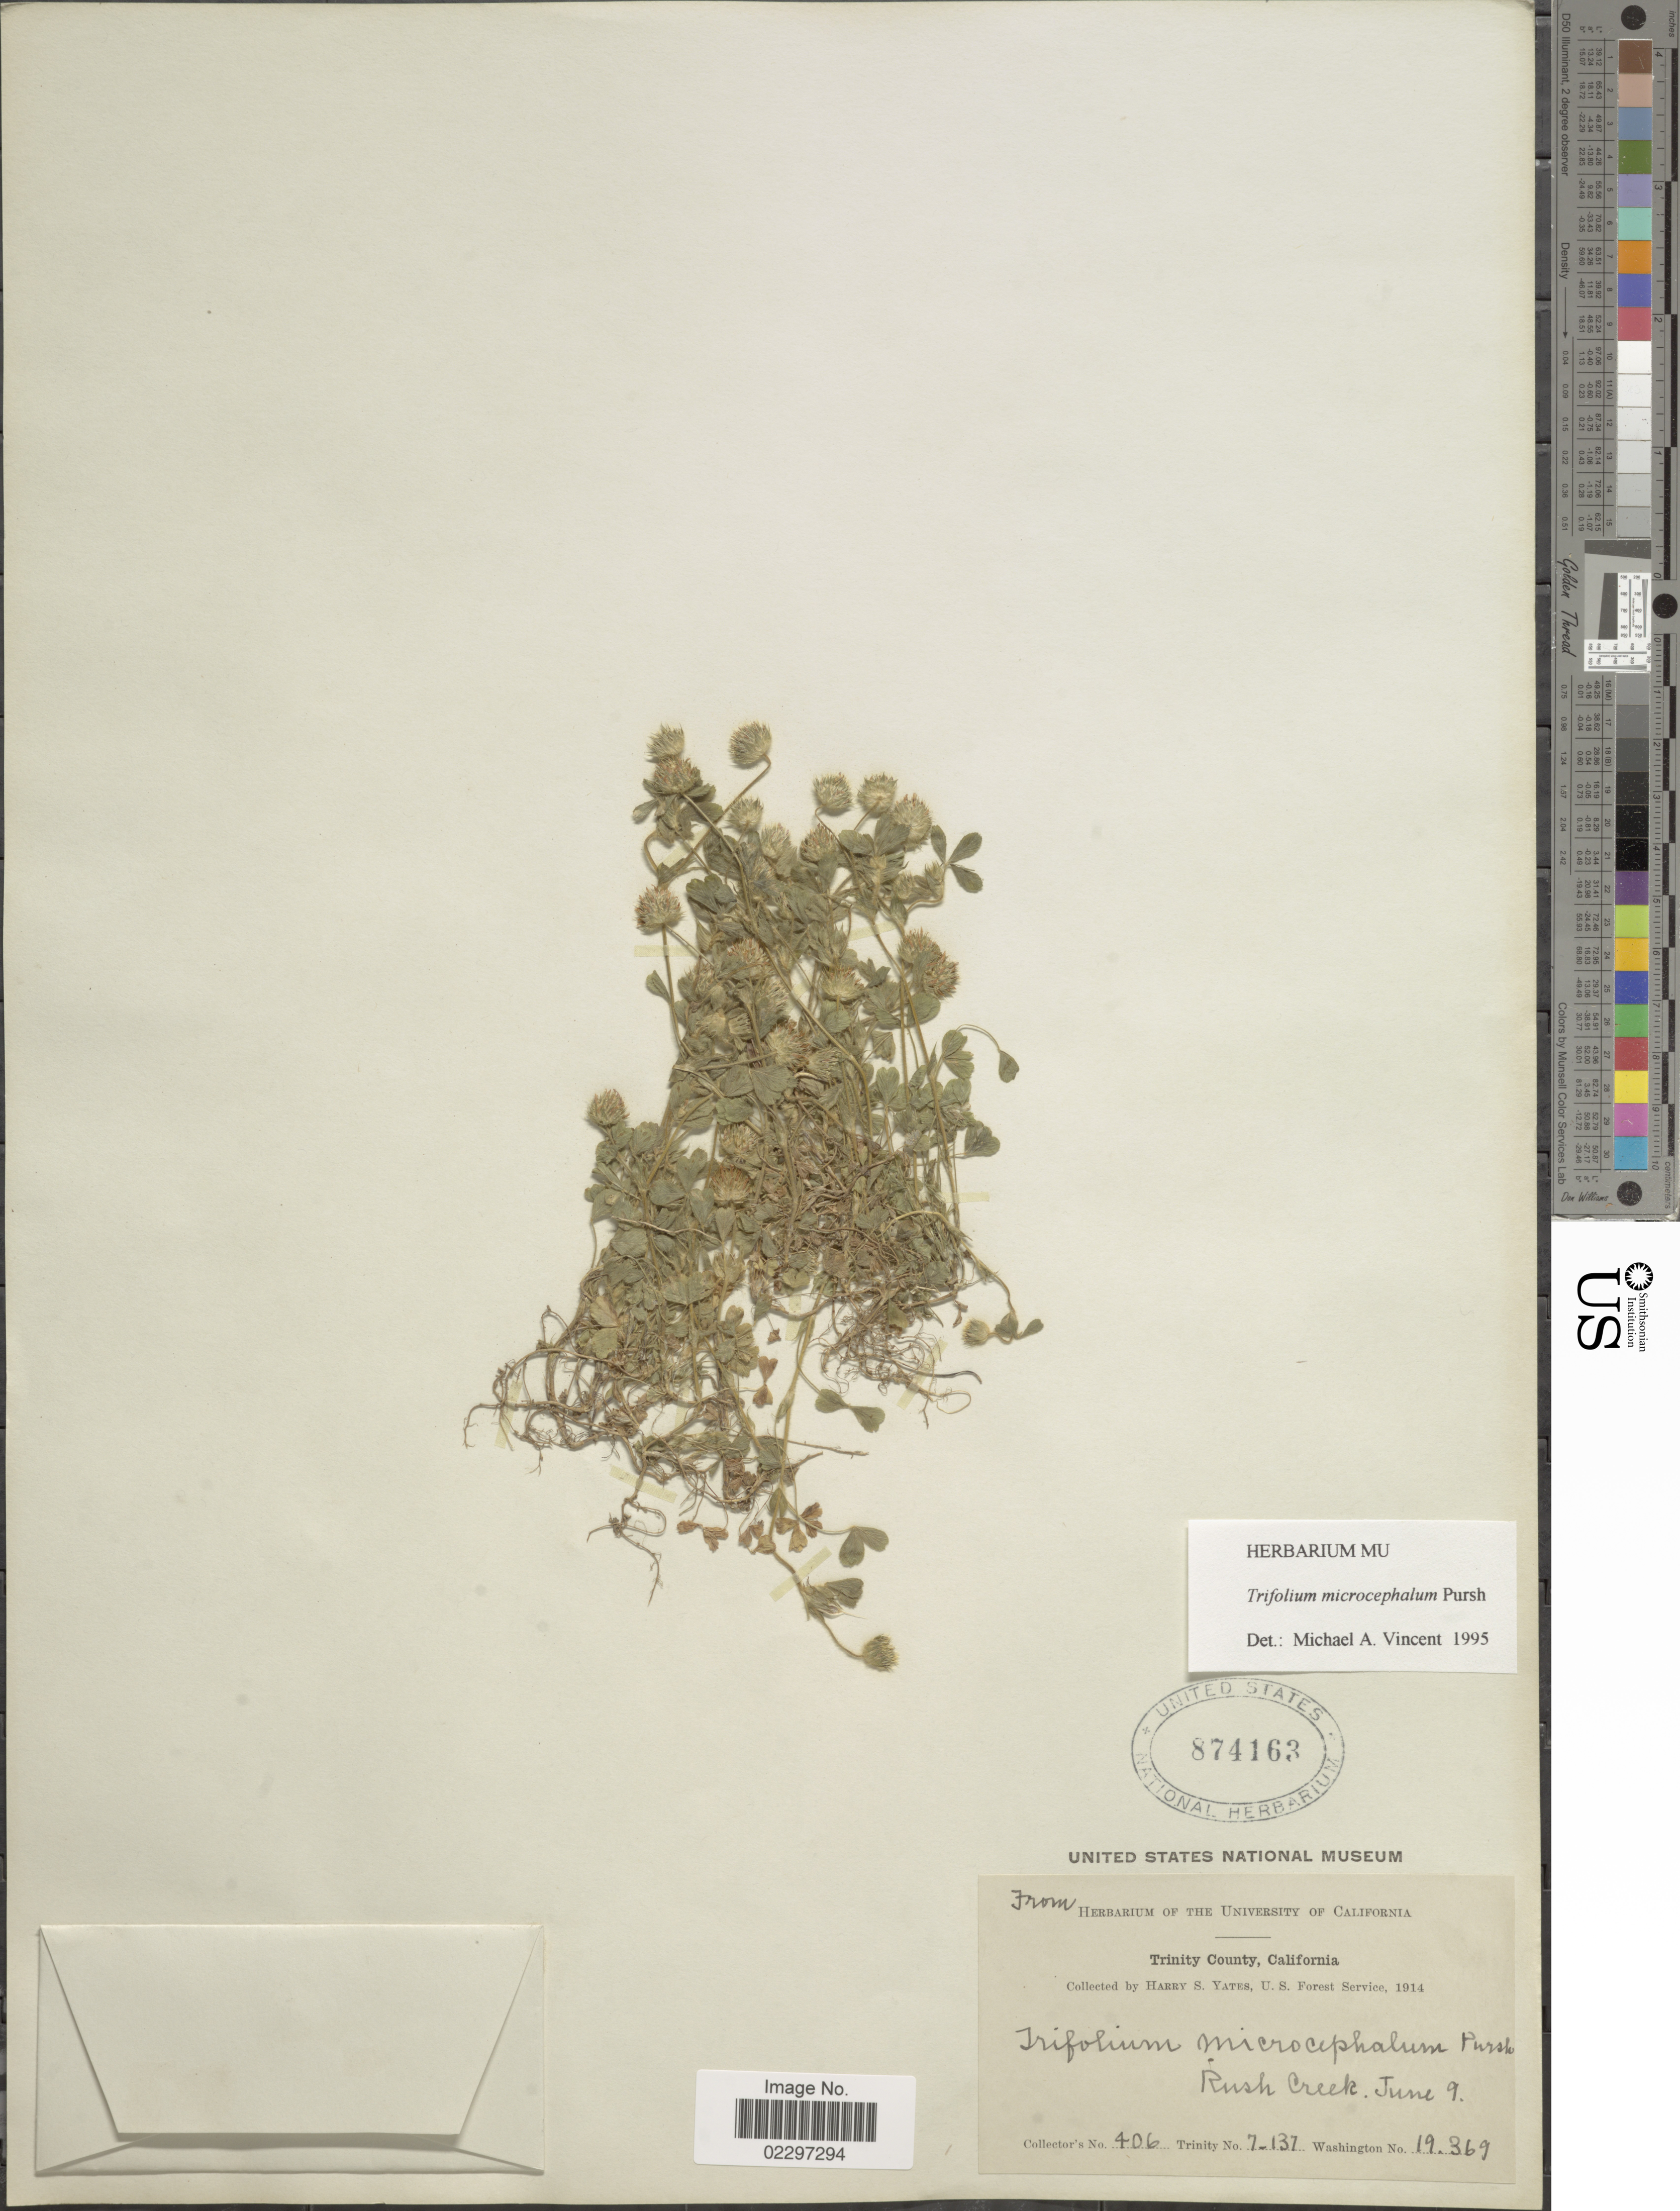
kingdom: Plantae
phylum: Tracheophyta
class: Magnoliopsida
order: Fabales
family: Fabaceae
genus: Trifolium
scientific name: Trifolium microcephalum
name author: Pursh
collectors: H. S. Yates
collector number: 406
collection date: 1914-06-09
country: United States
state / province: California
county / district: Trinity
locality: Trinity County. Rush Creek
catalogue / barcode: US 874163